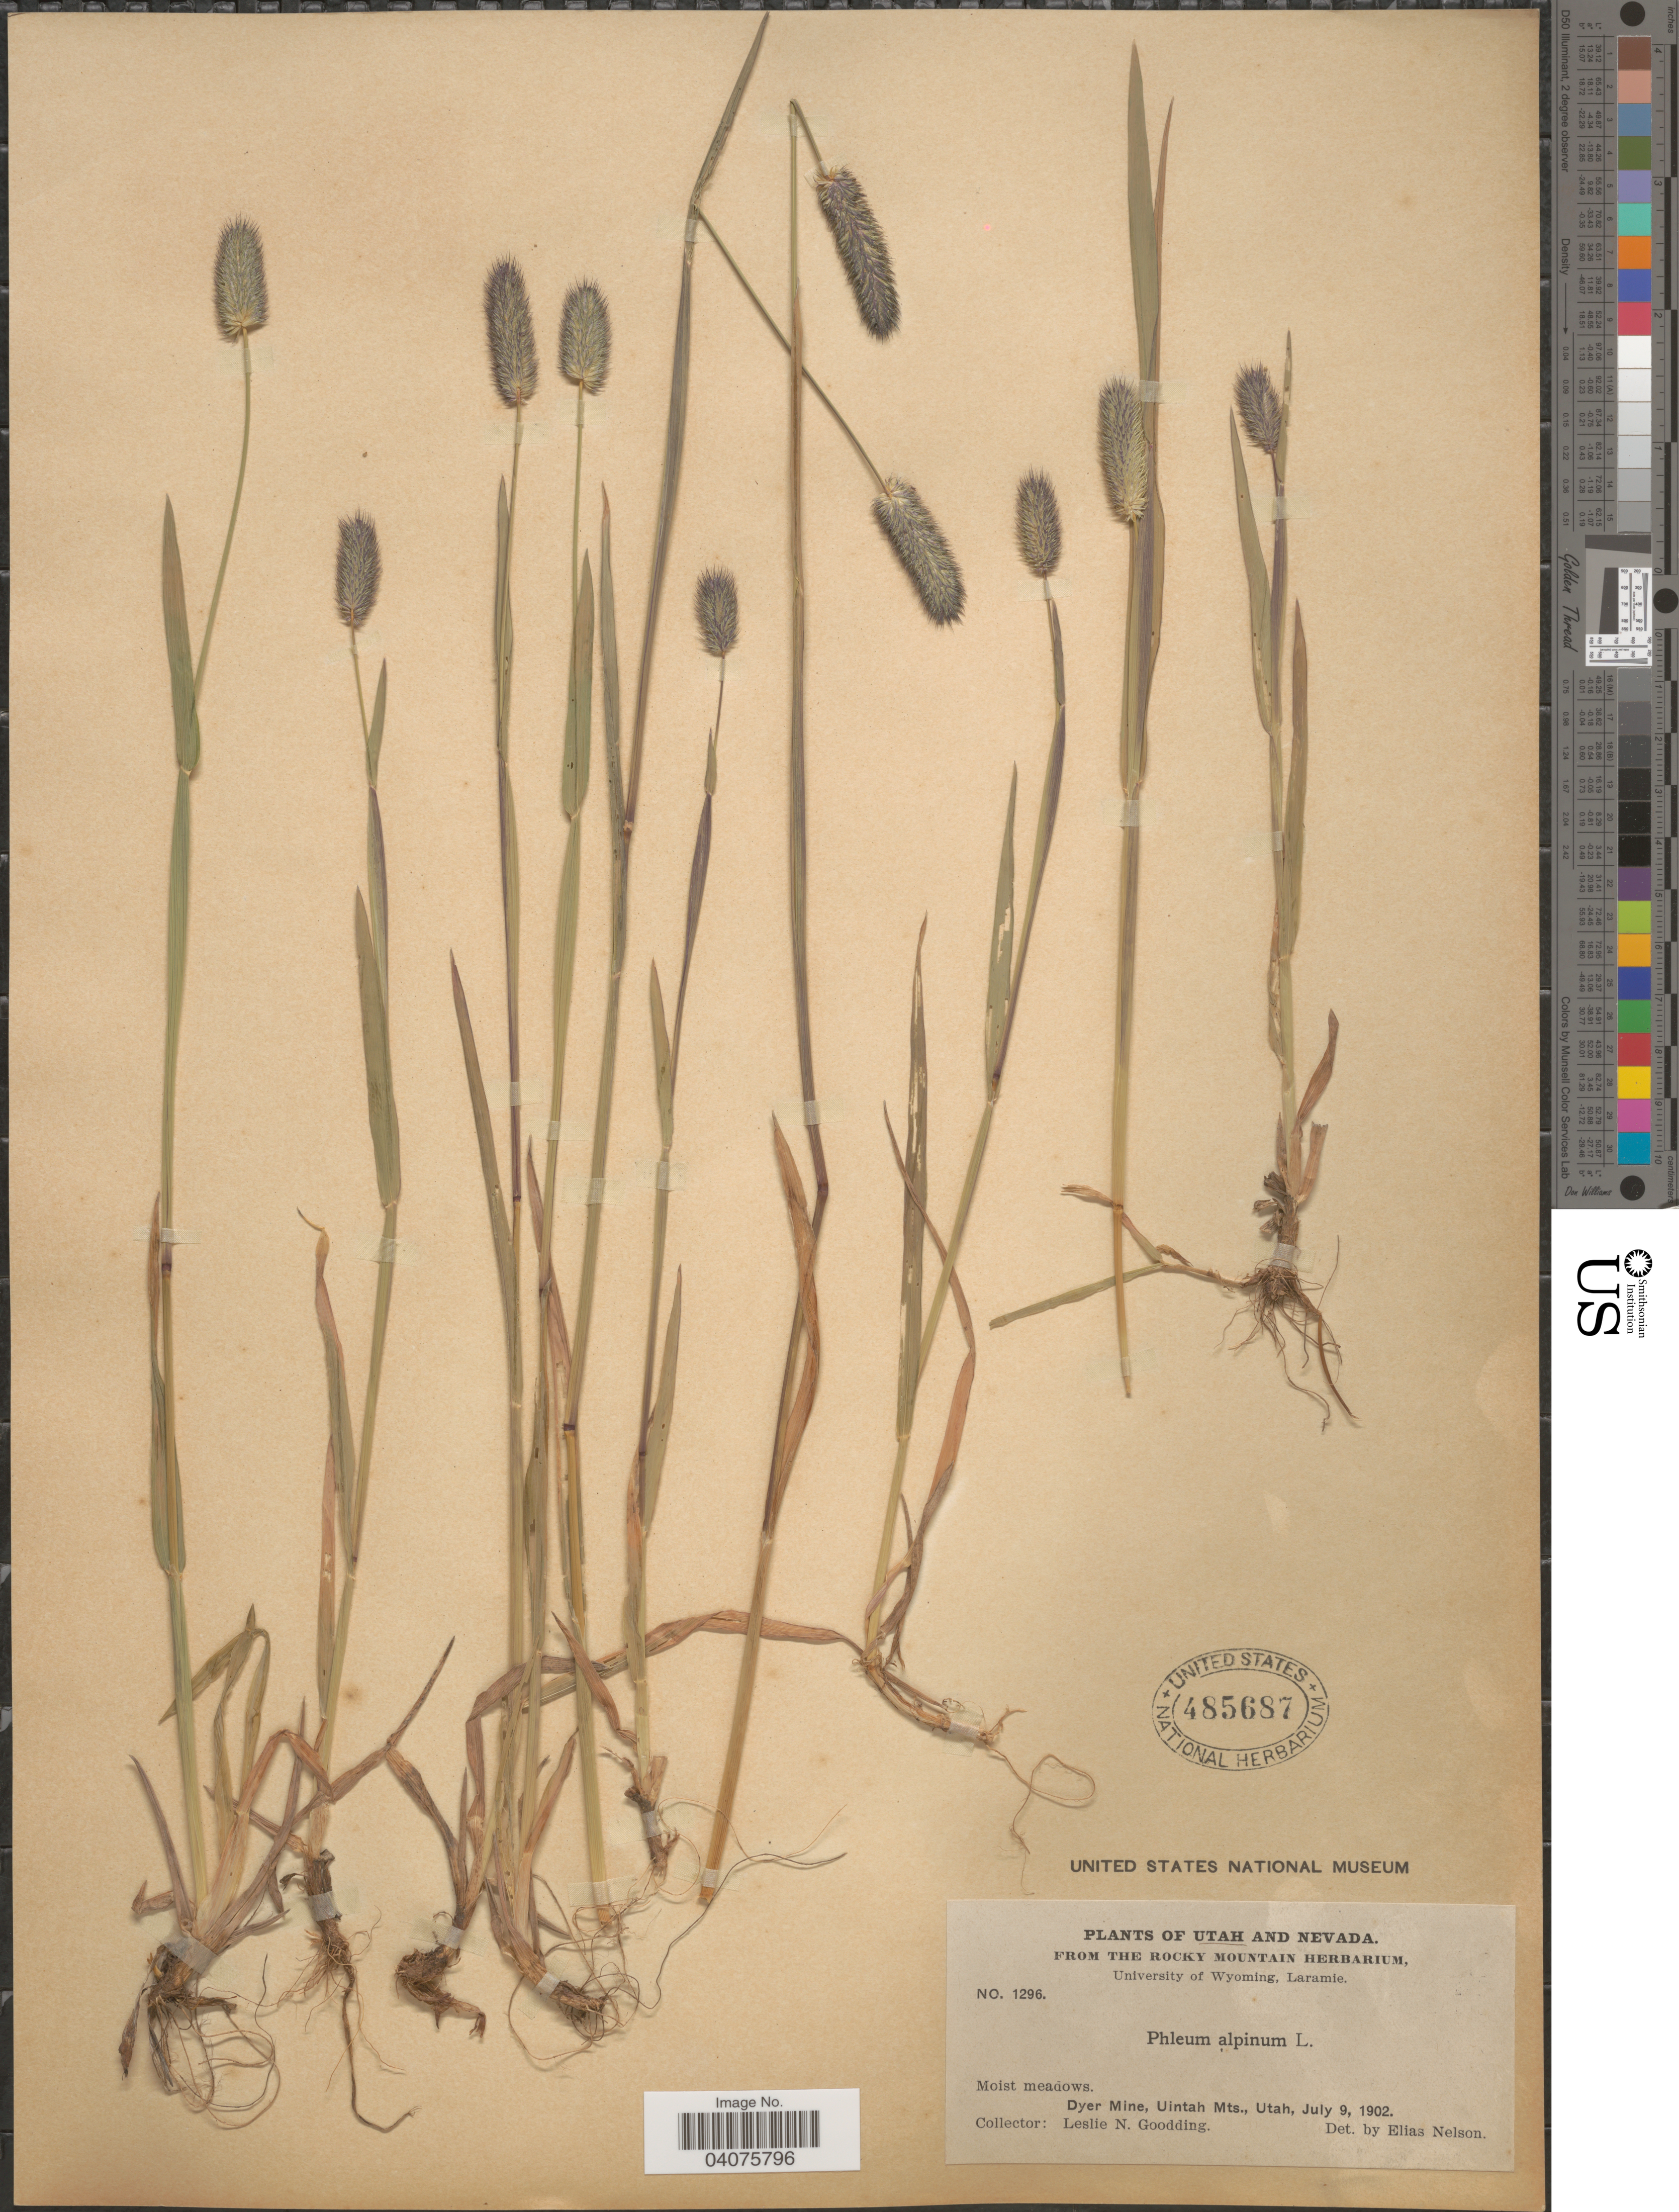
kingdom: Plantae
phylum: Tracheophyta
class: Liliopsida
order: Poales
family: Poaceae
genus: Phleum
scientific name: Phleum alpinum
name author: L.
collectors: L. N. Goodding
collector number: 1296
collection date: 1902-07-09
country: United States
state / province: Utah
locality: Moist meadows. Dyer Mine, Uintah Mts.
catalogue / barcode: US 485687